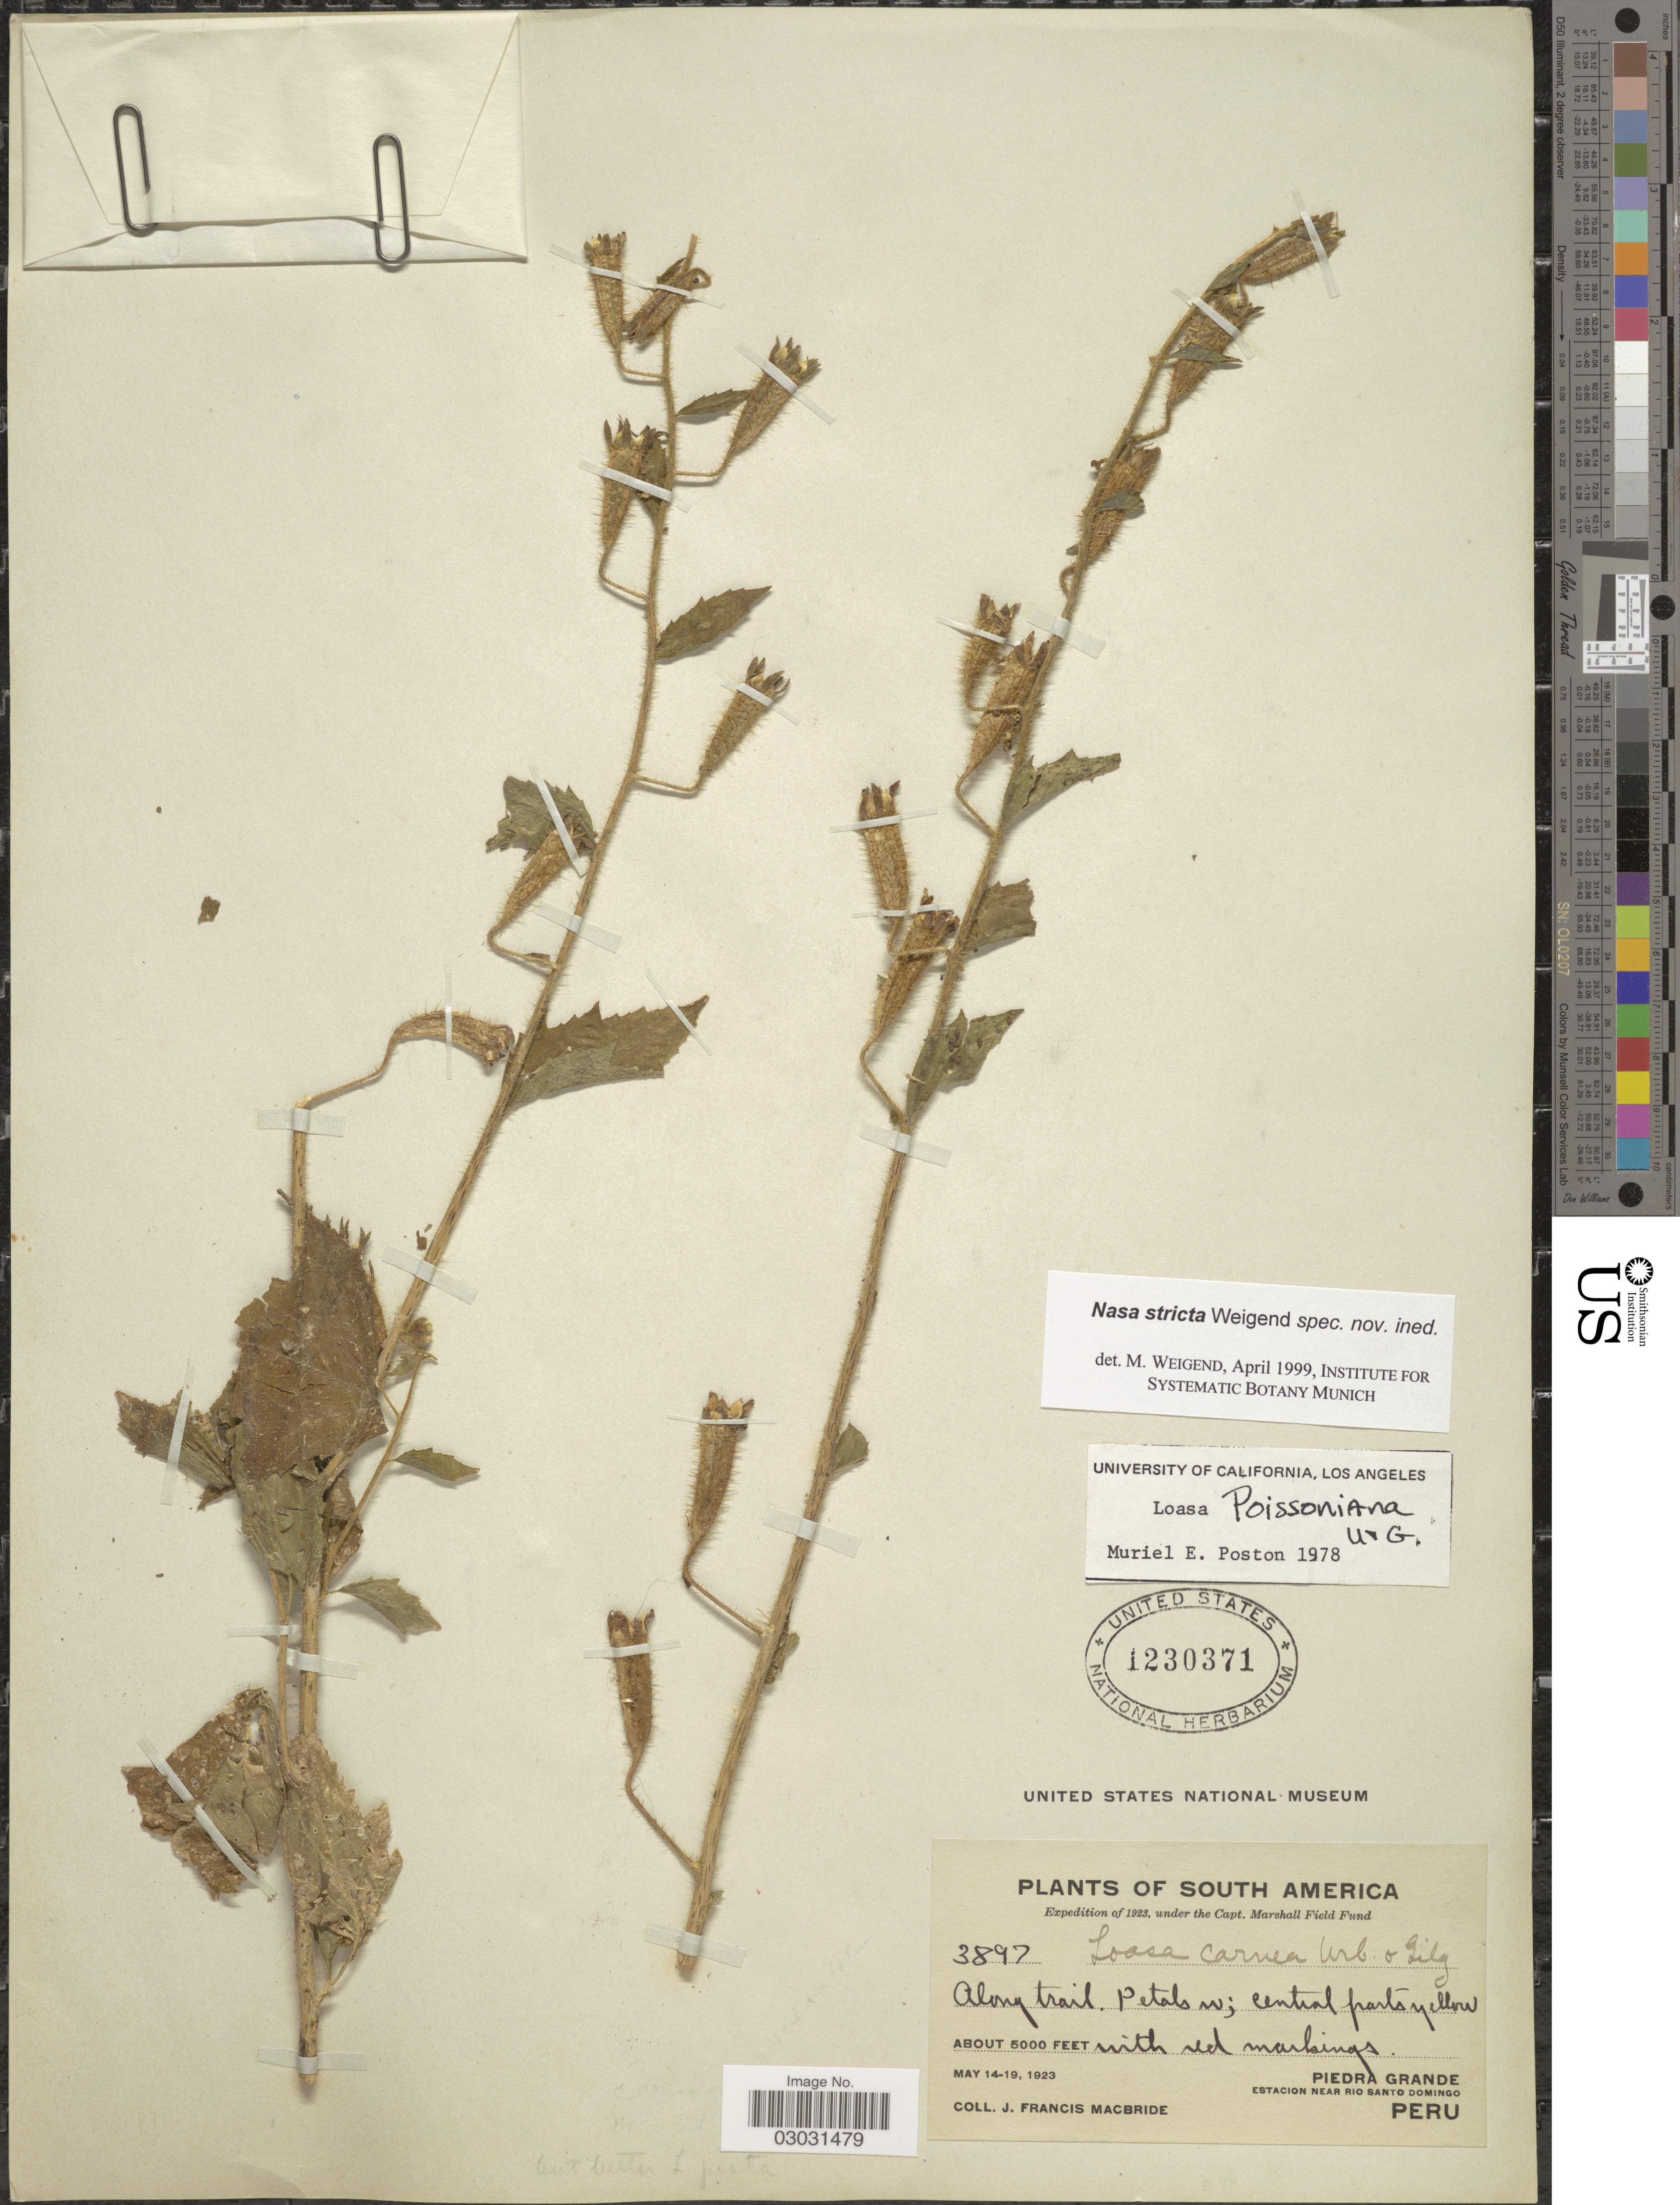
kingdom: Plantae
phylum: Tracheophyta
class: Magnoliopsida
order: Cornales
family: Loasaceae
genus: Nasa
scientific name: Nasa stricta Wiegand sp. nov. ined.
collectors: J. F. Macbride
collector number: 3897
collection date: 1923-05-14/1923-05-19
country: Peru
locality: Piedra Grande. Estacion near Rio Santo Domingo.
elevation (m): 1524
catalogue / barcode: US 1230371